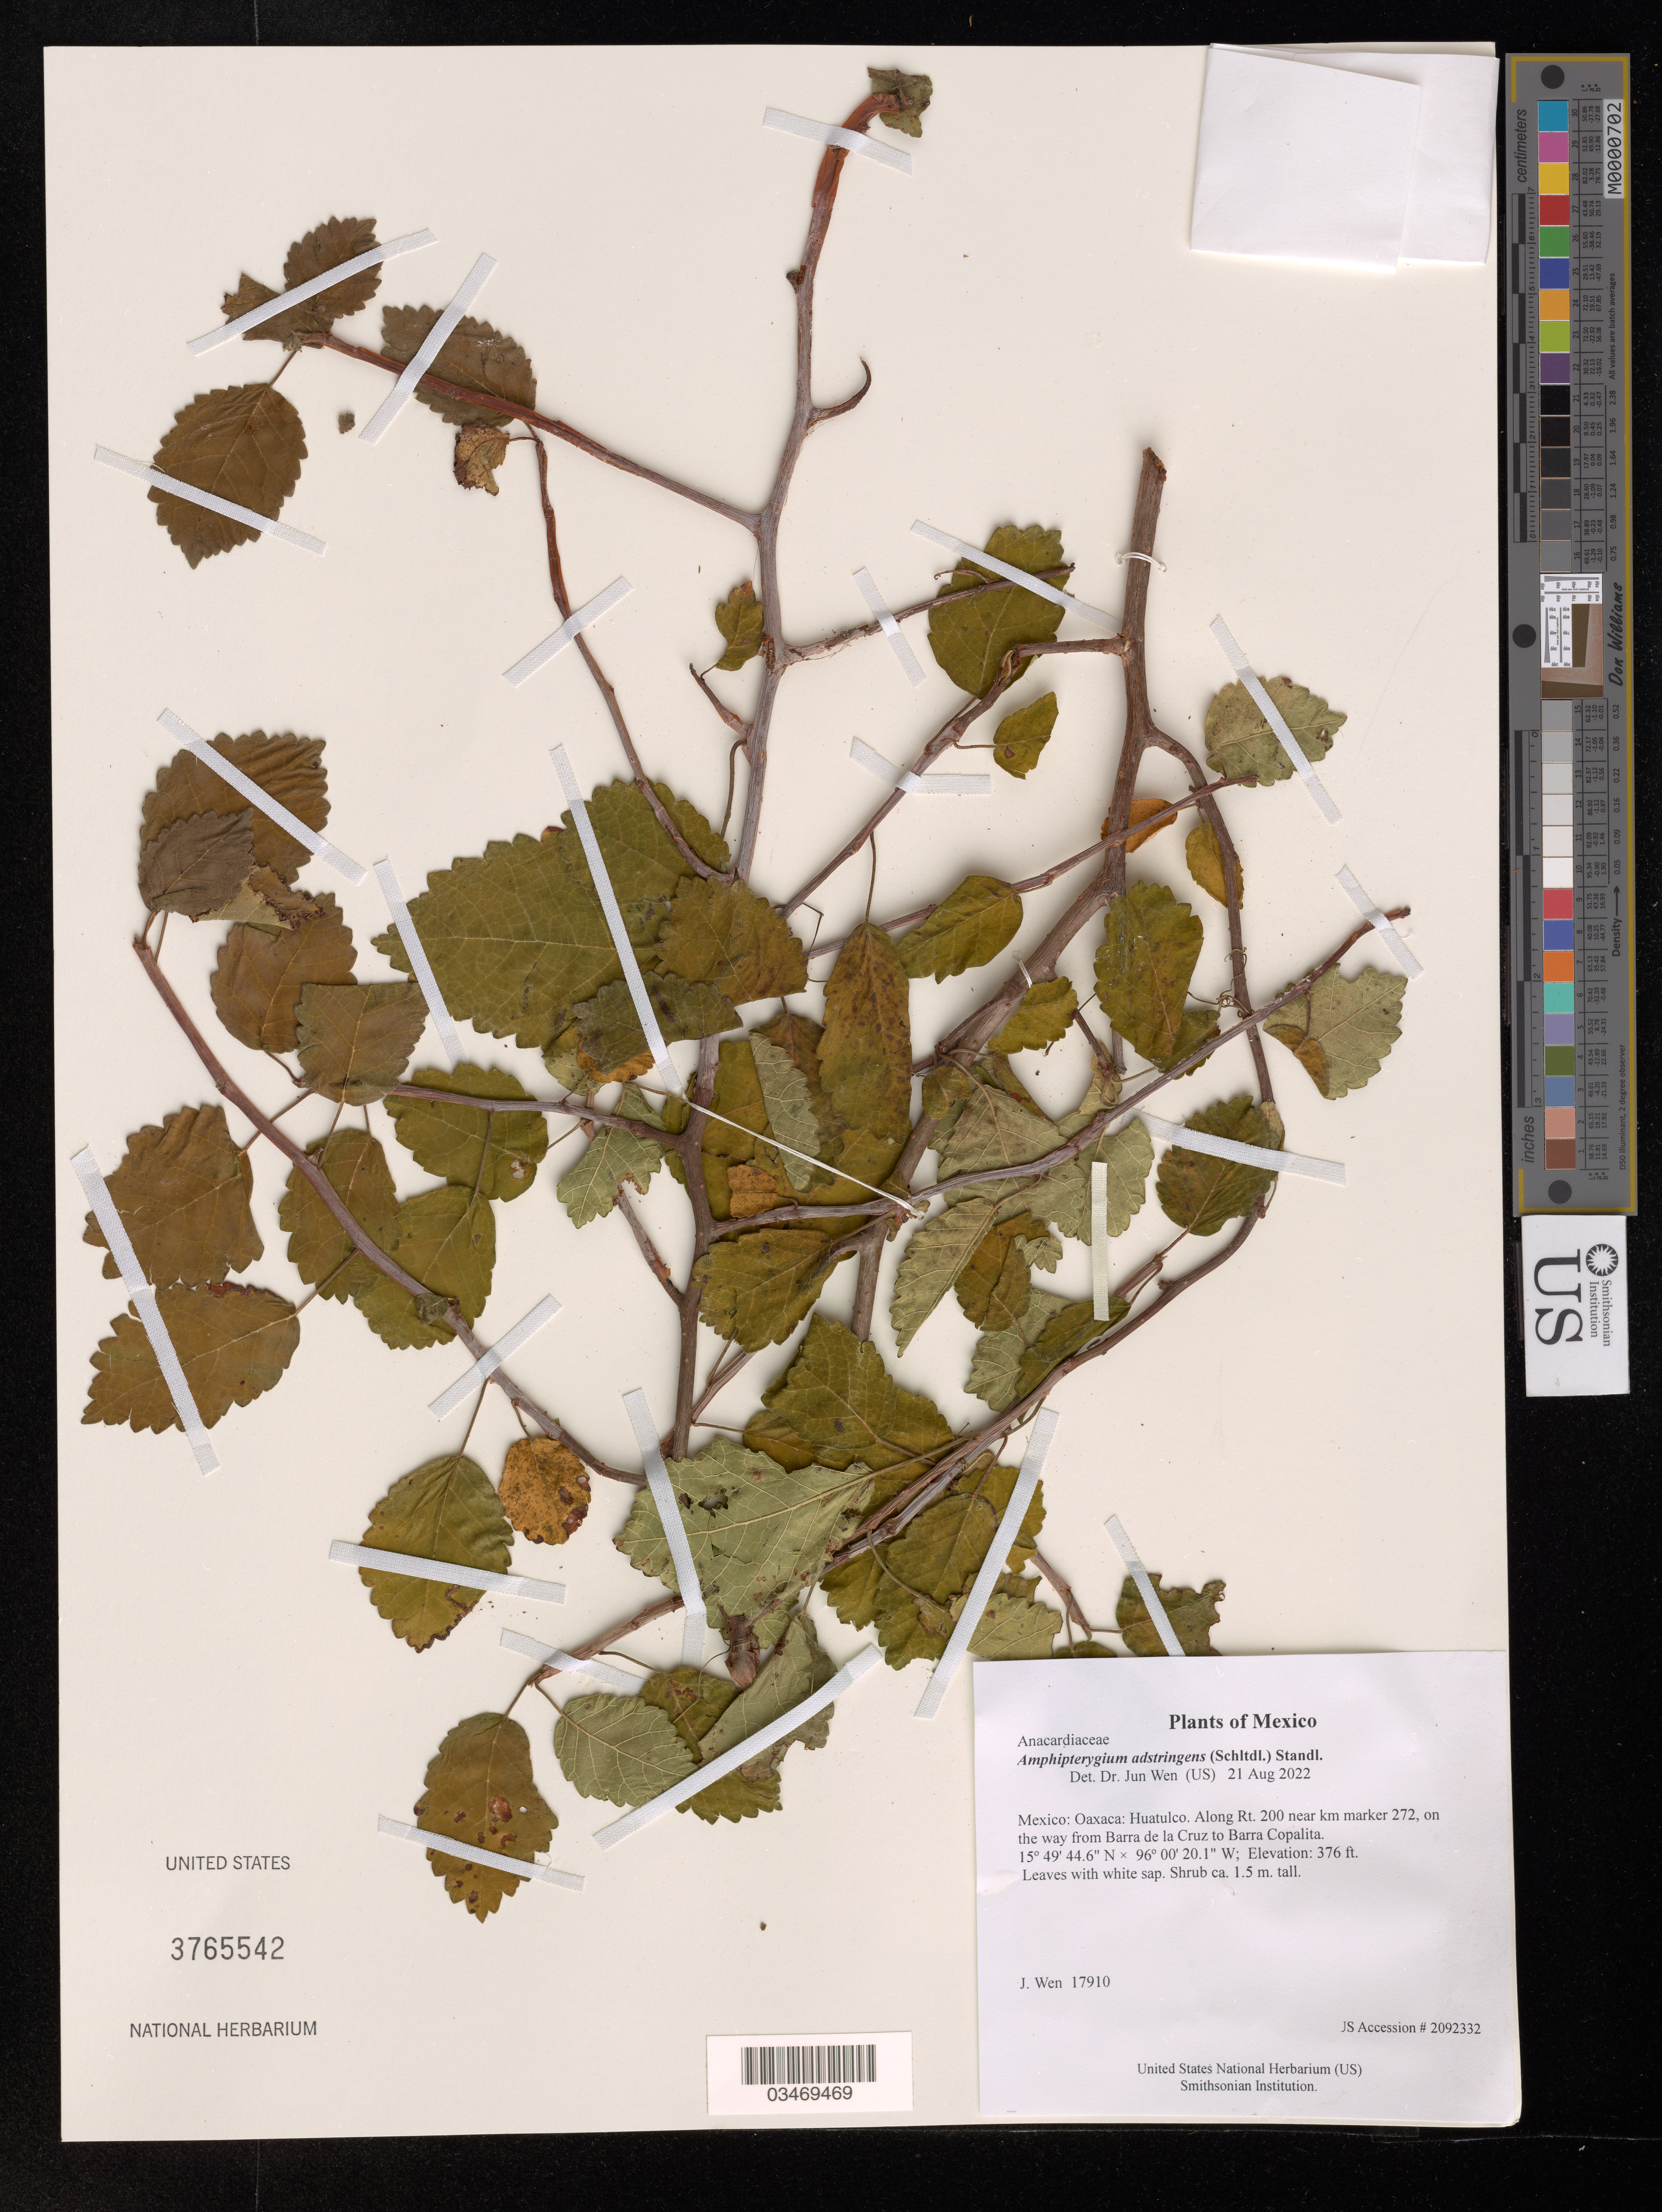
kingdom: Plantae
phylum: Tracheophyta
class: Magnoliopsida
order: Sapindales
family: Anacardiaceae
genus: Amphipterygium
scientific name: Amphipterygium adstringens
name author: (Schltdl.) Schiede ex Standl.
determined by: Wen, Jun, (BOT), Smithsonian Institution - National Museum of Natural History (UNITED STATES)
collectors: J. Wen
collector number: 17910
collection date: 2022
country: Mexico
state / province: Oaxaca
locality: Huatulco. Along Rt. 200 near km marker 272, on the way from Barra de la Cruz to Barra Copalita.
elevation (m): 115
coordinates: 15 49.744 N, 96 00.335 W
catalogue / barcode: US 3765542